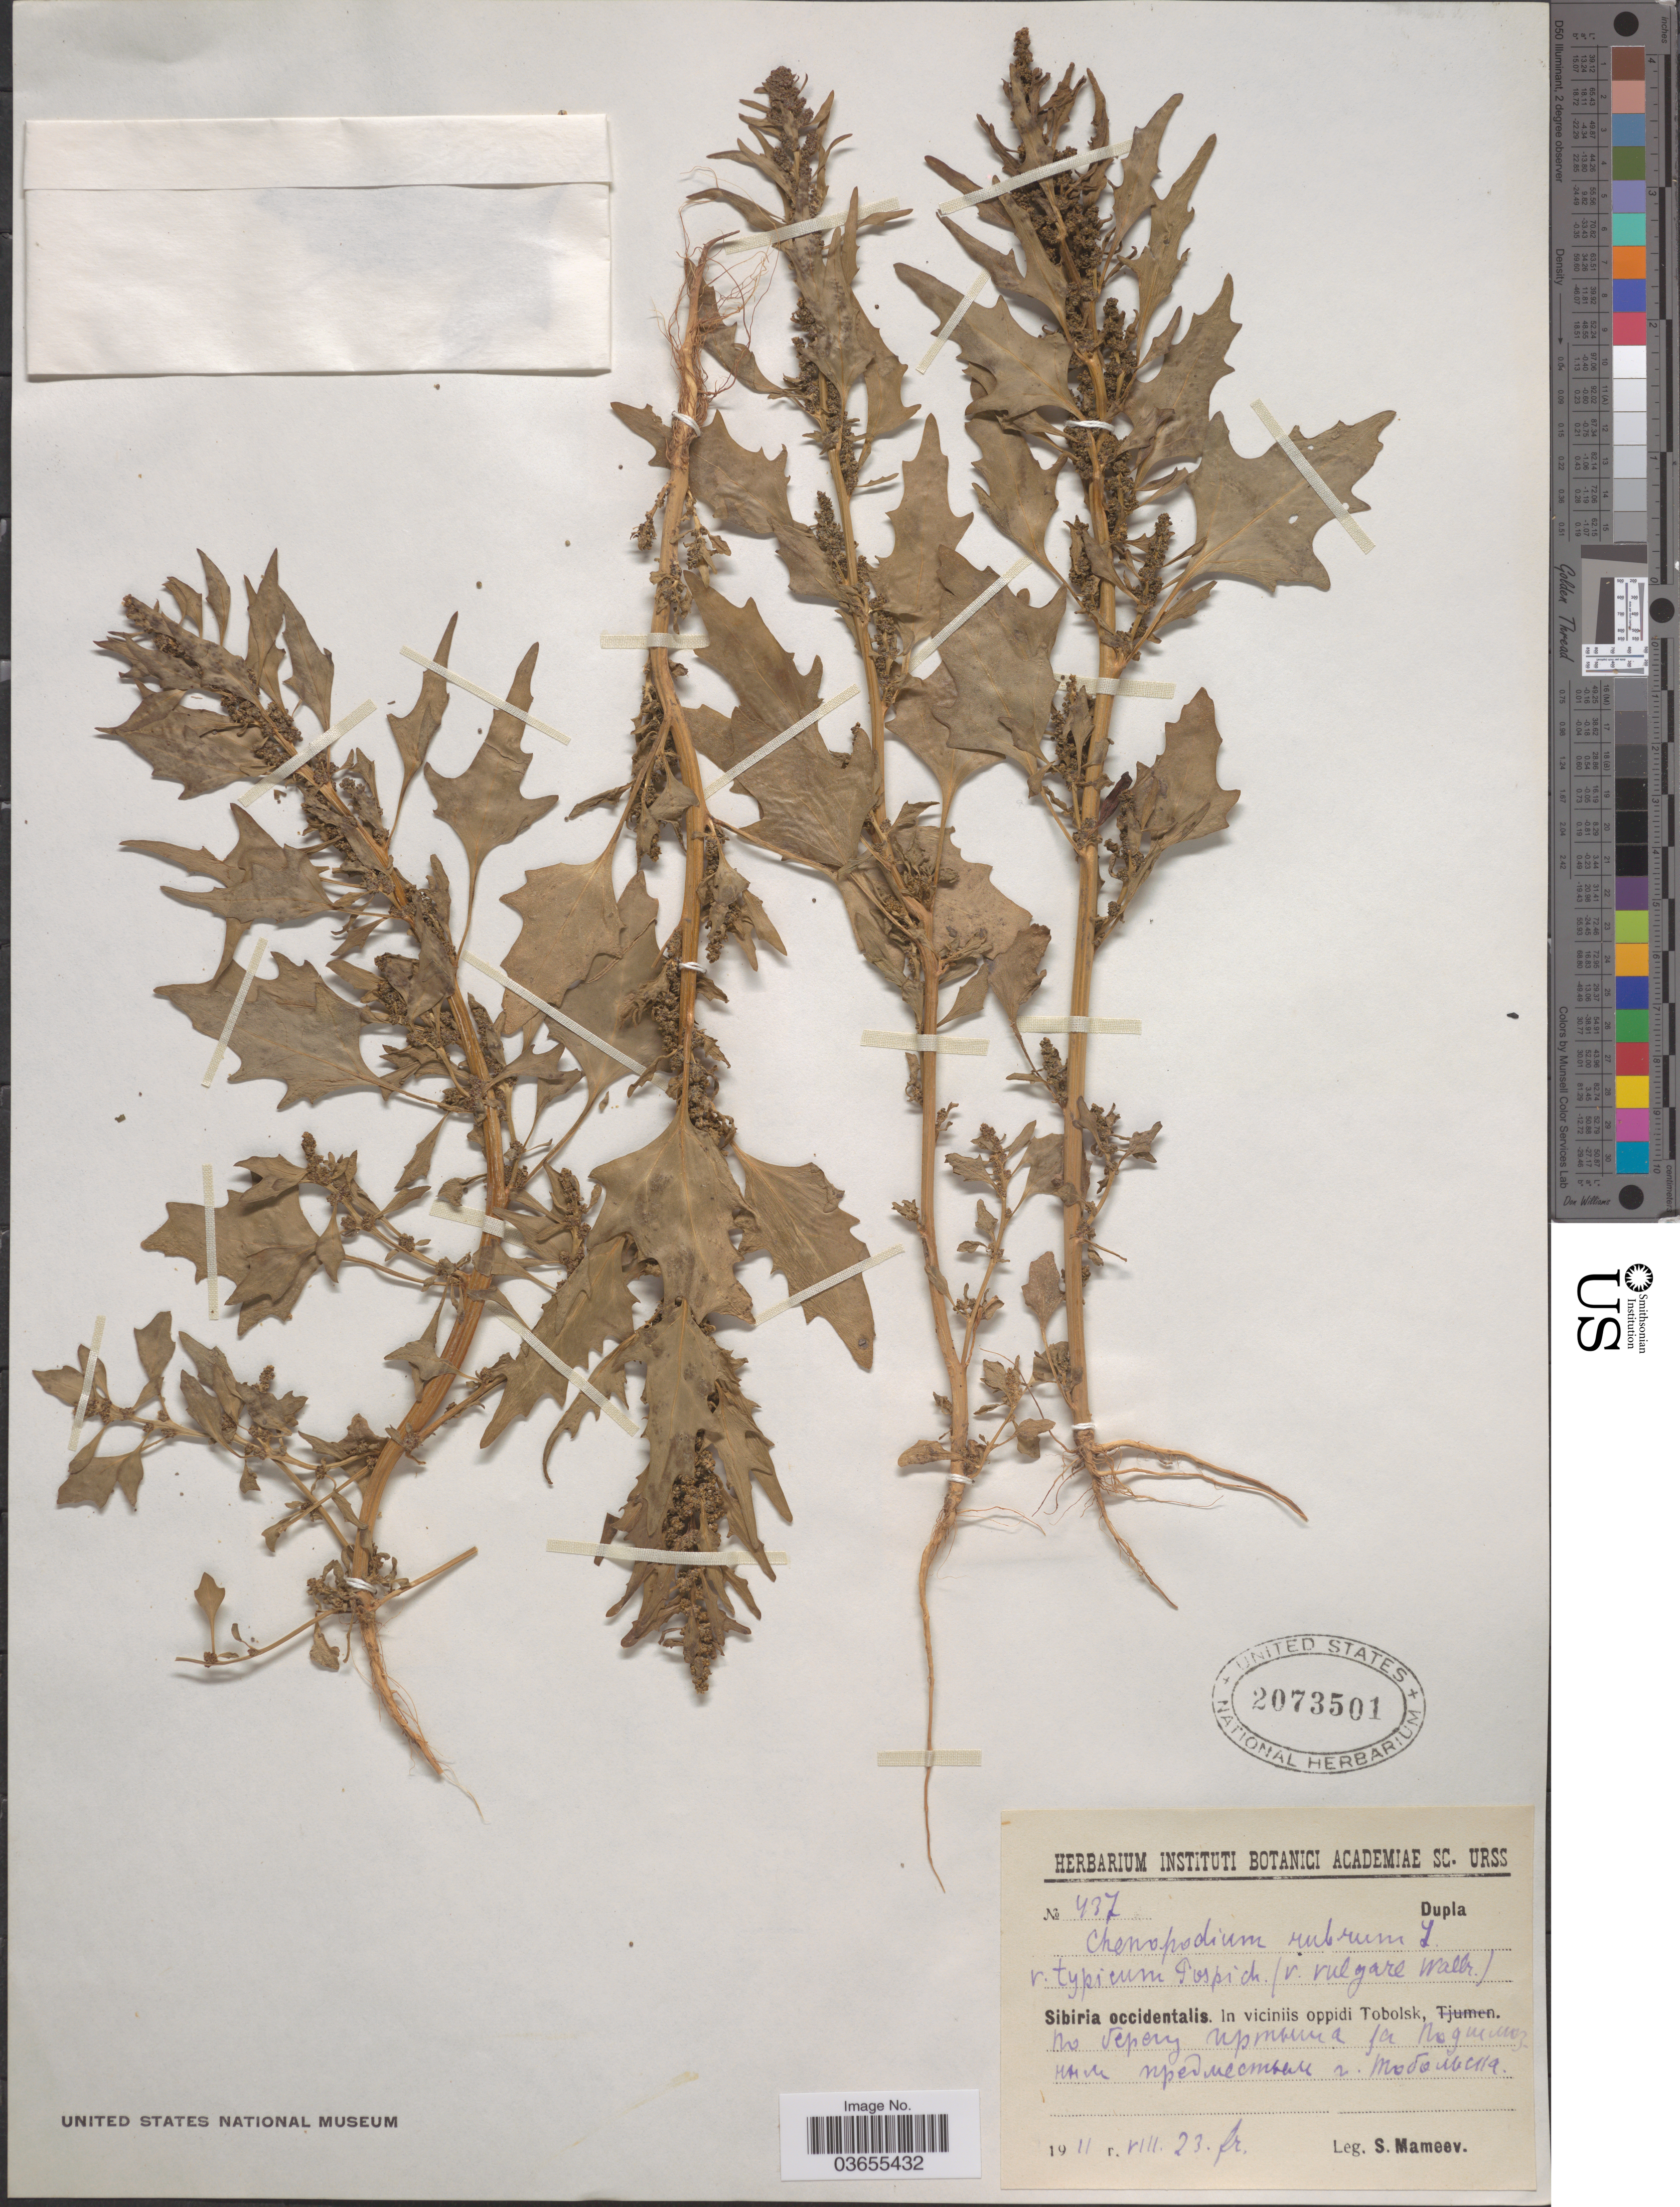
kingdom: Plantae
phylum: Tracheophyta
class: Magnoliopsida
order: Caryophyllales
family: Amaranthaceae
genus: Chenopodium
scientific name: Chenopodium rubrum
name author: L.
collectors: S. Mameev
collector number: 437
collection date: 1911-08-23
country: Russian Federation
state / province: Tyumen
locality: Sibiria occidentalis. In viciniis oppidi Tobolsk, X.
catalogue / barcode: US 2073501